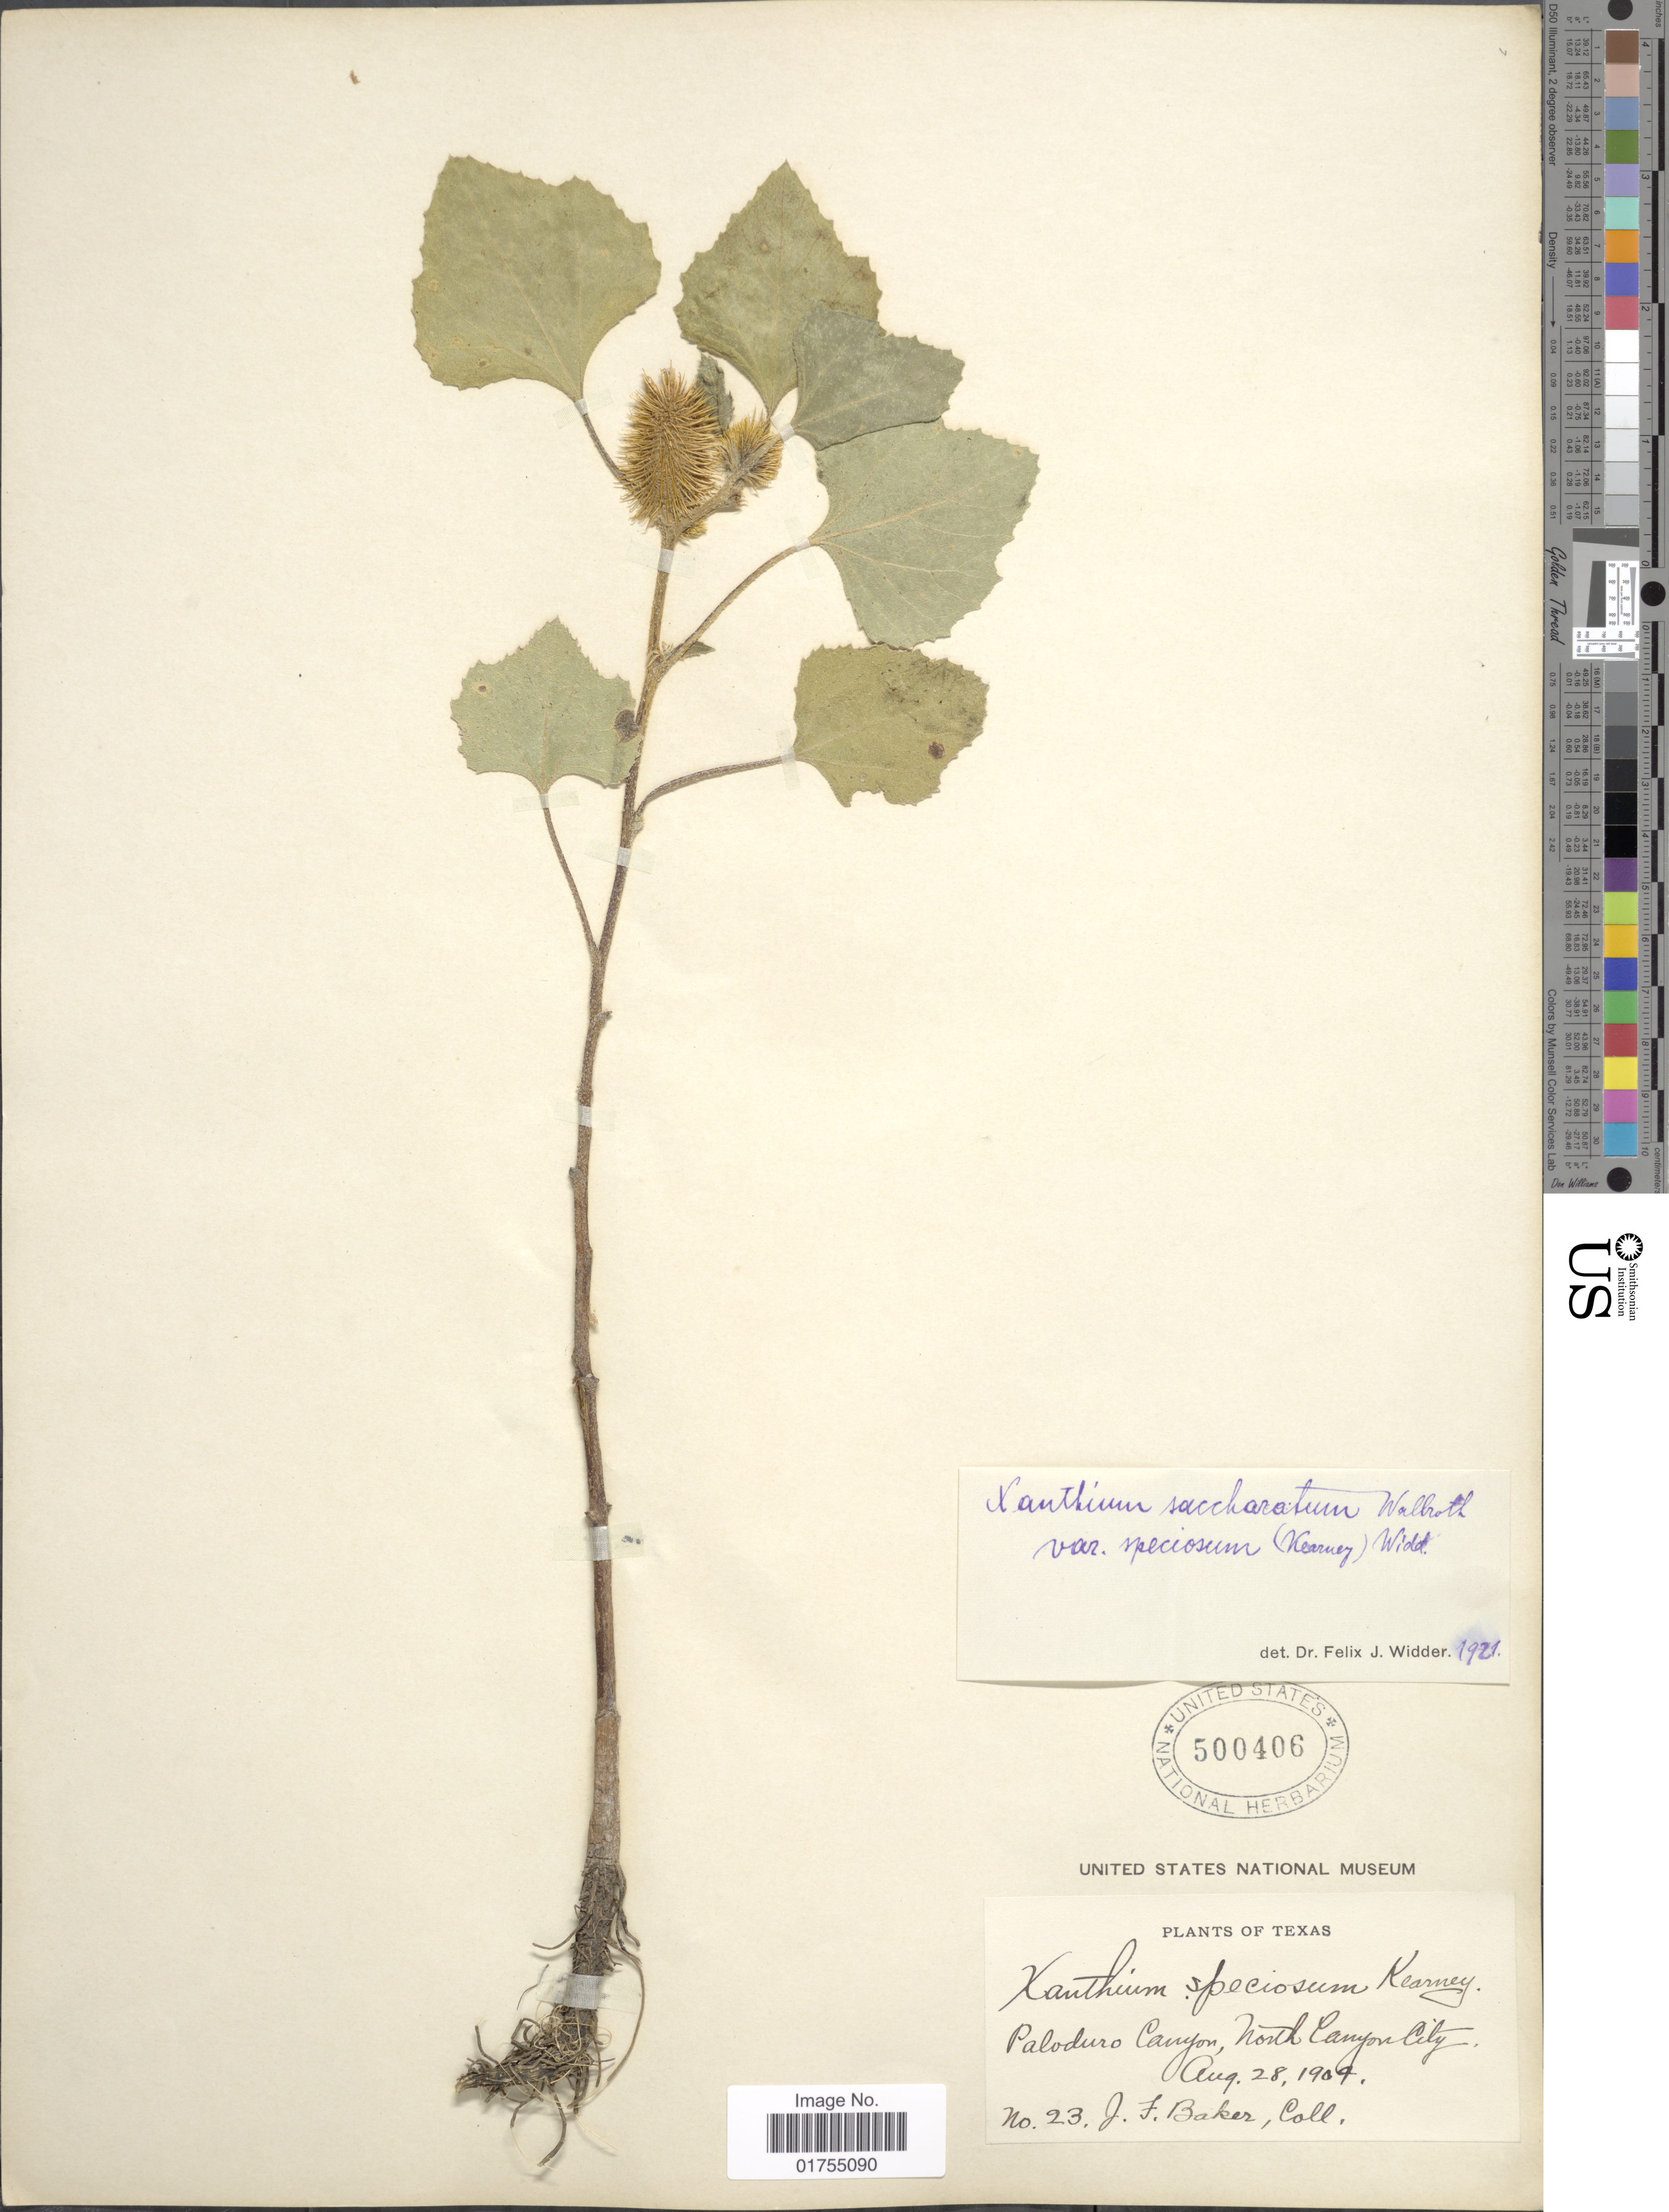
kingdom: Plantae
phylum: Tracheophyta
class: Magnoliopsida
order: Asterales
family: Asteraceae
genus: Xanthium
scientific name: Xanthium speciosum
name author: Kearney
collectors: J. F. Baker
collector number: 23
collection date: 1907-08-28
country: United States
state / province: Texas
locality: Paloduro Canyon, North Canyon City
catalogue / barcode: US 500406